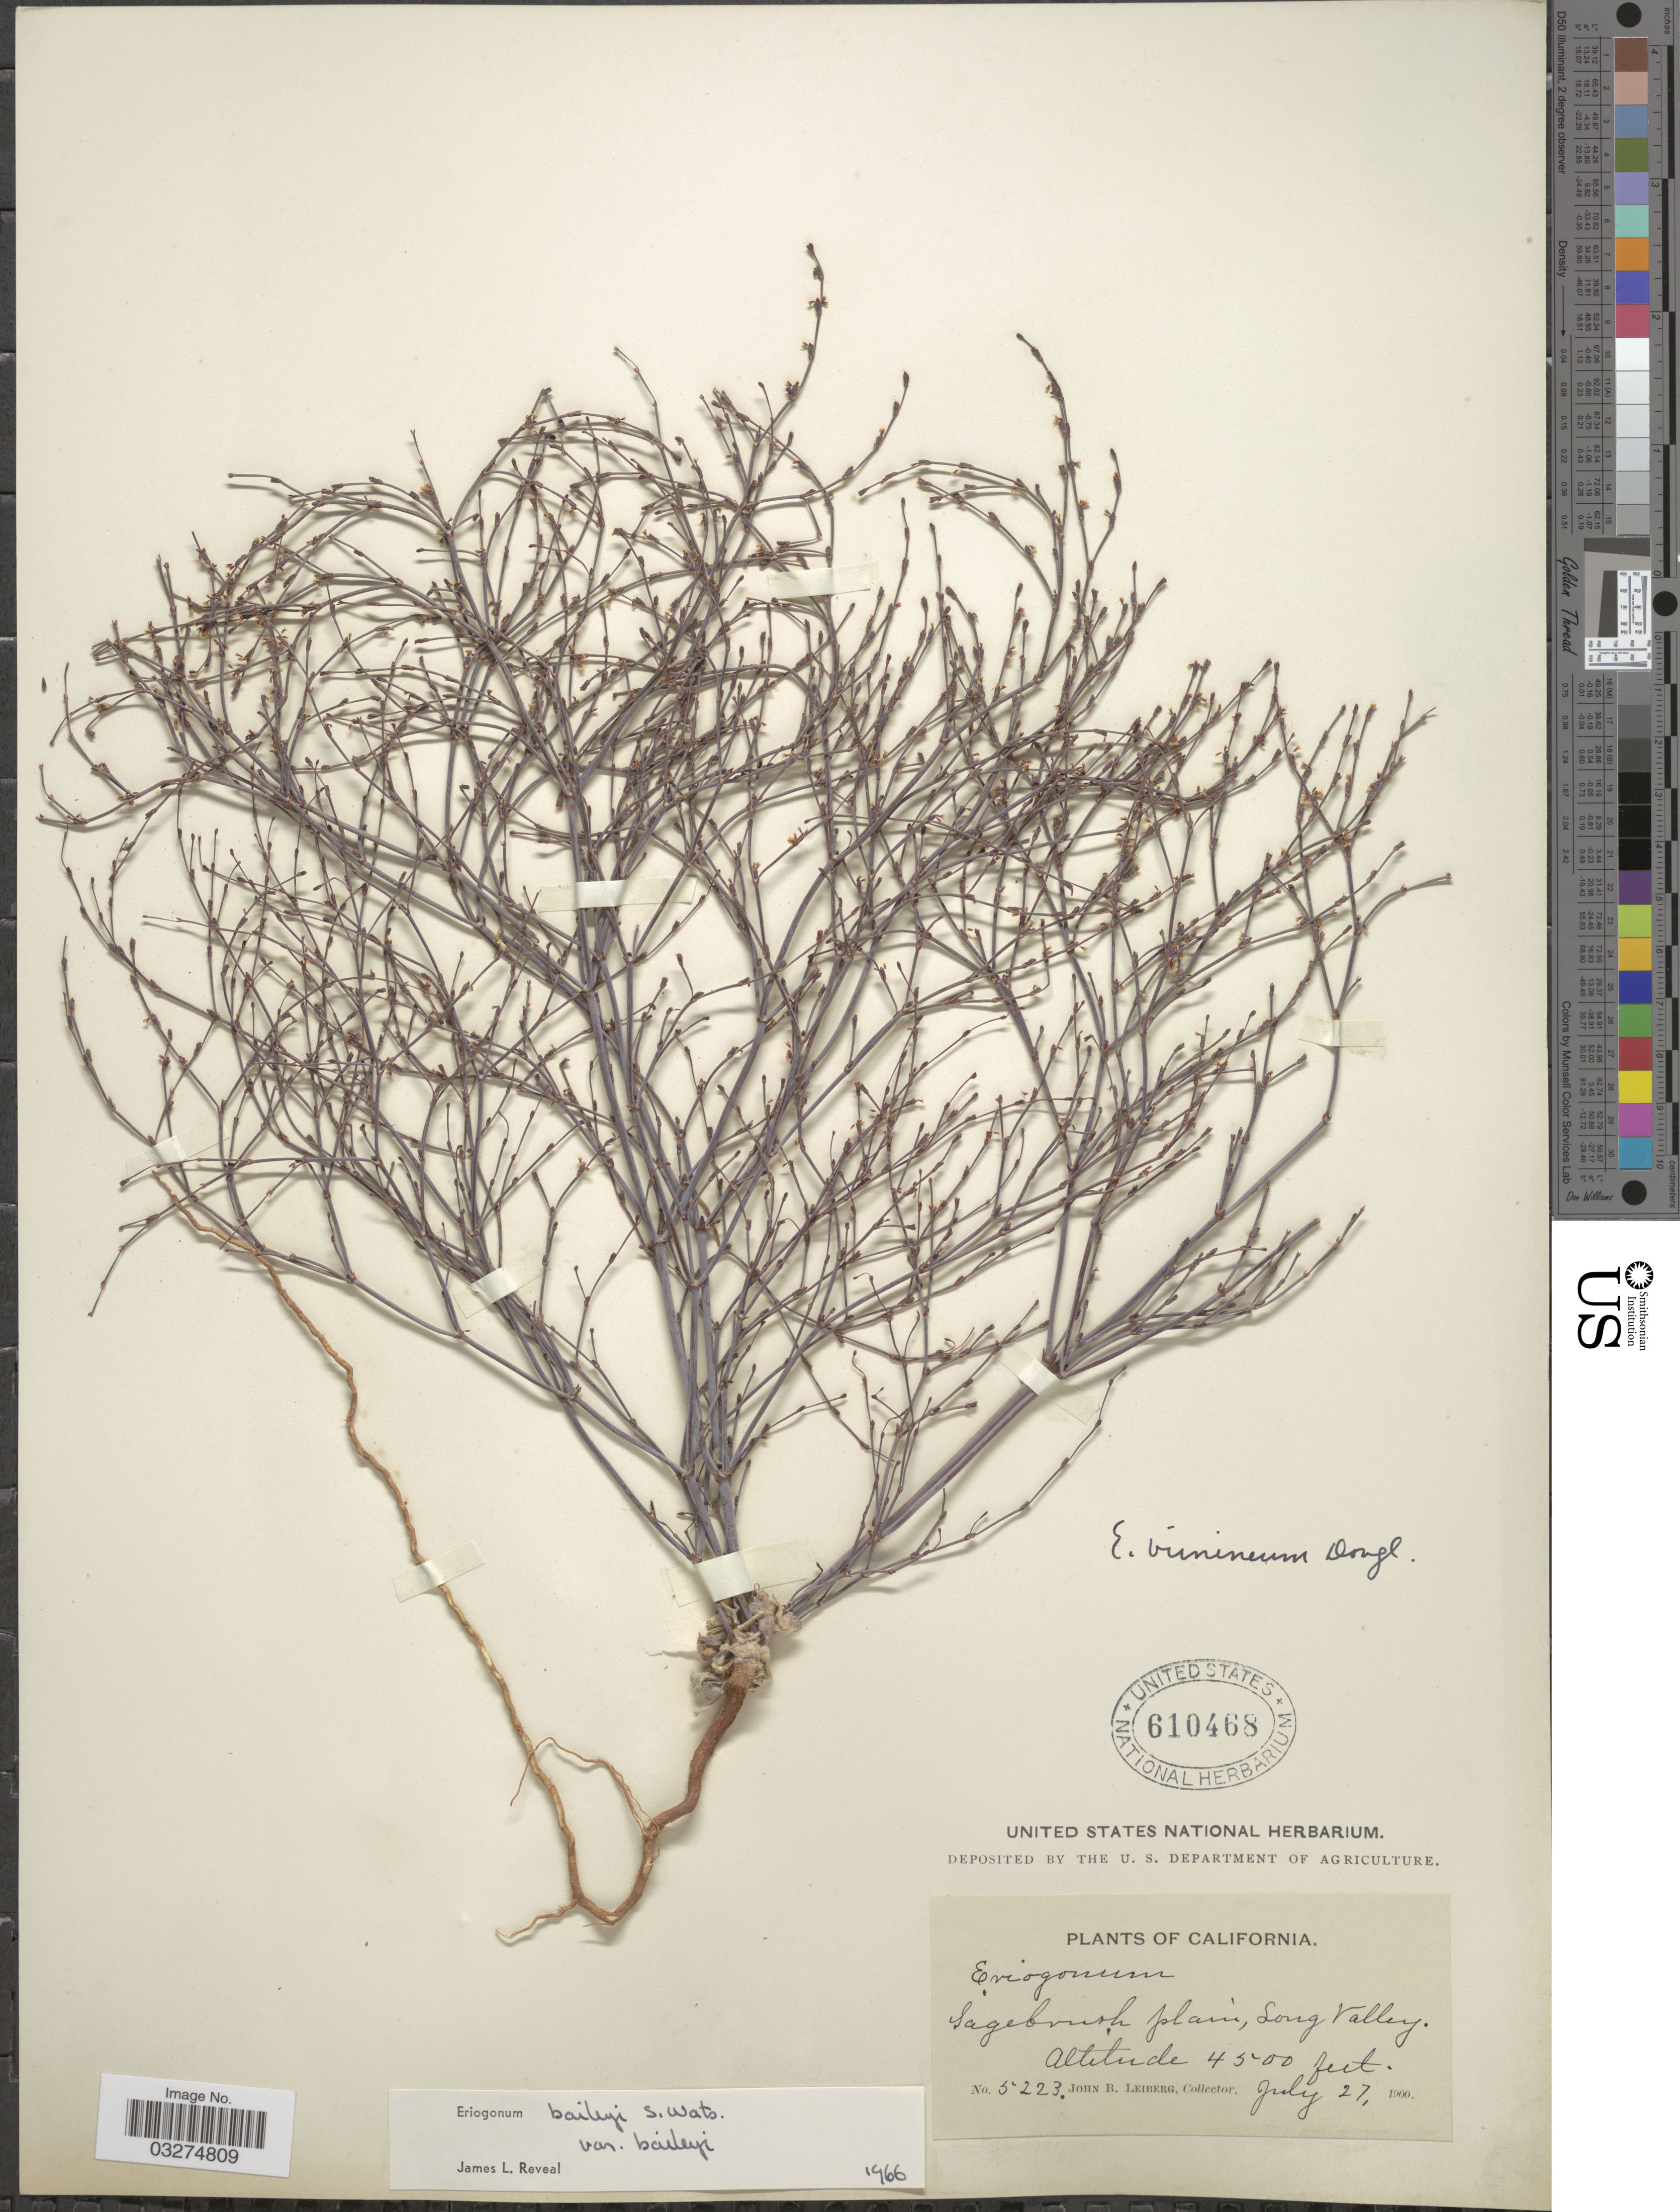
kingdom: Plantae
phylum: Tracheophyta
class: Magnoliopsida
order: Caryophyllales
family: Polygonaceae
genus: Eriogonum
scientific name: Eriogonum baileyi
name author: S. Watson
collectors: J. B. Leiberg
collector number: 5223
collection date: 1900-07-27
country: United States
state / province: California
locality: Sagebrush plain, Long Valley.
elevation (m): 1372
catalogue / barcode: US 610468